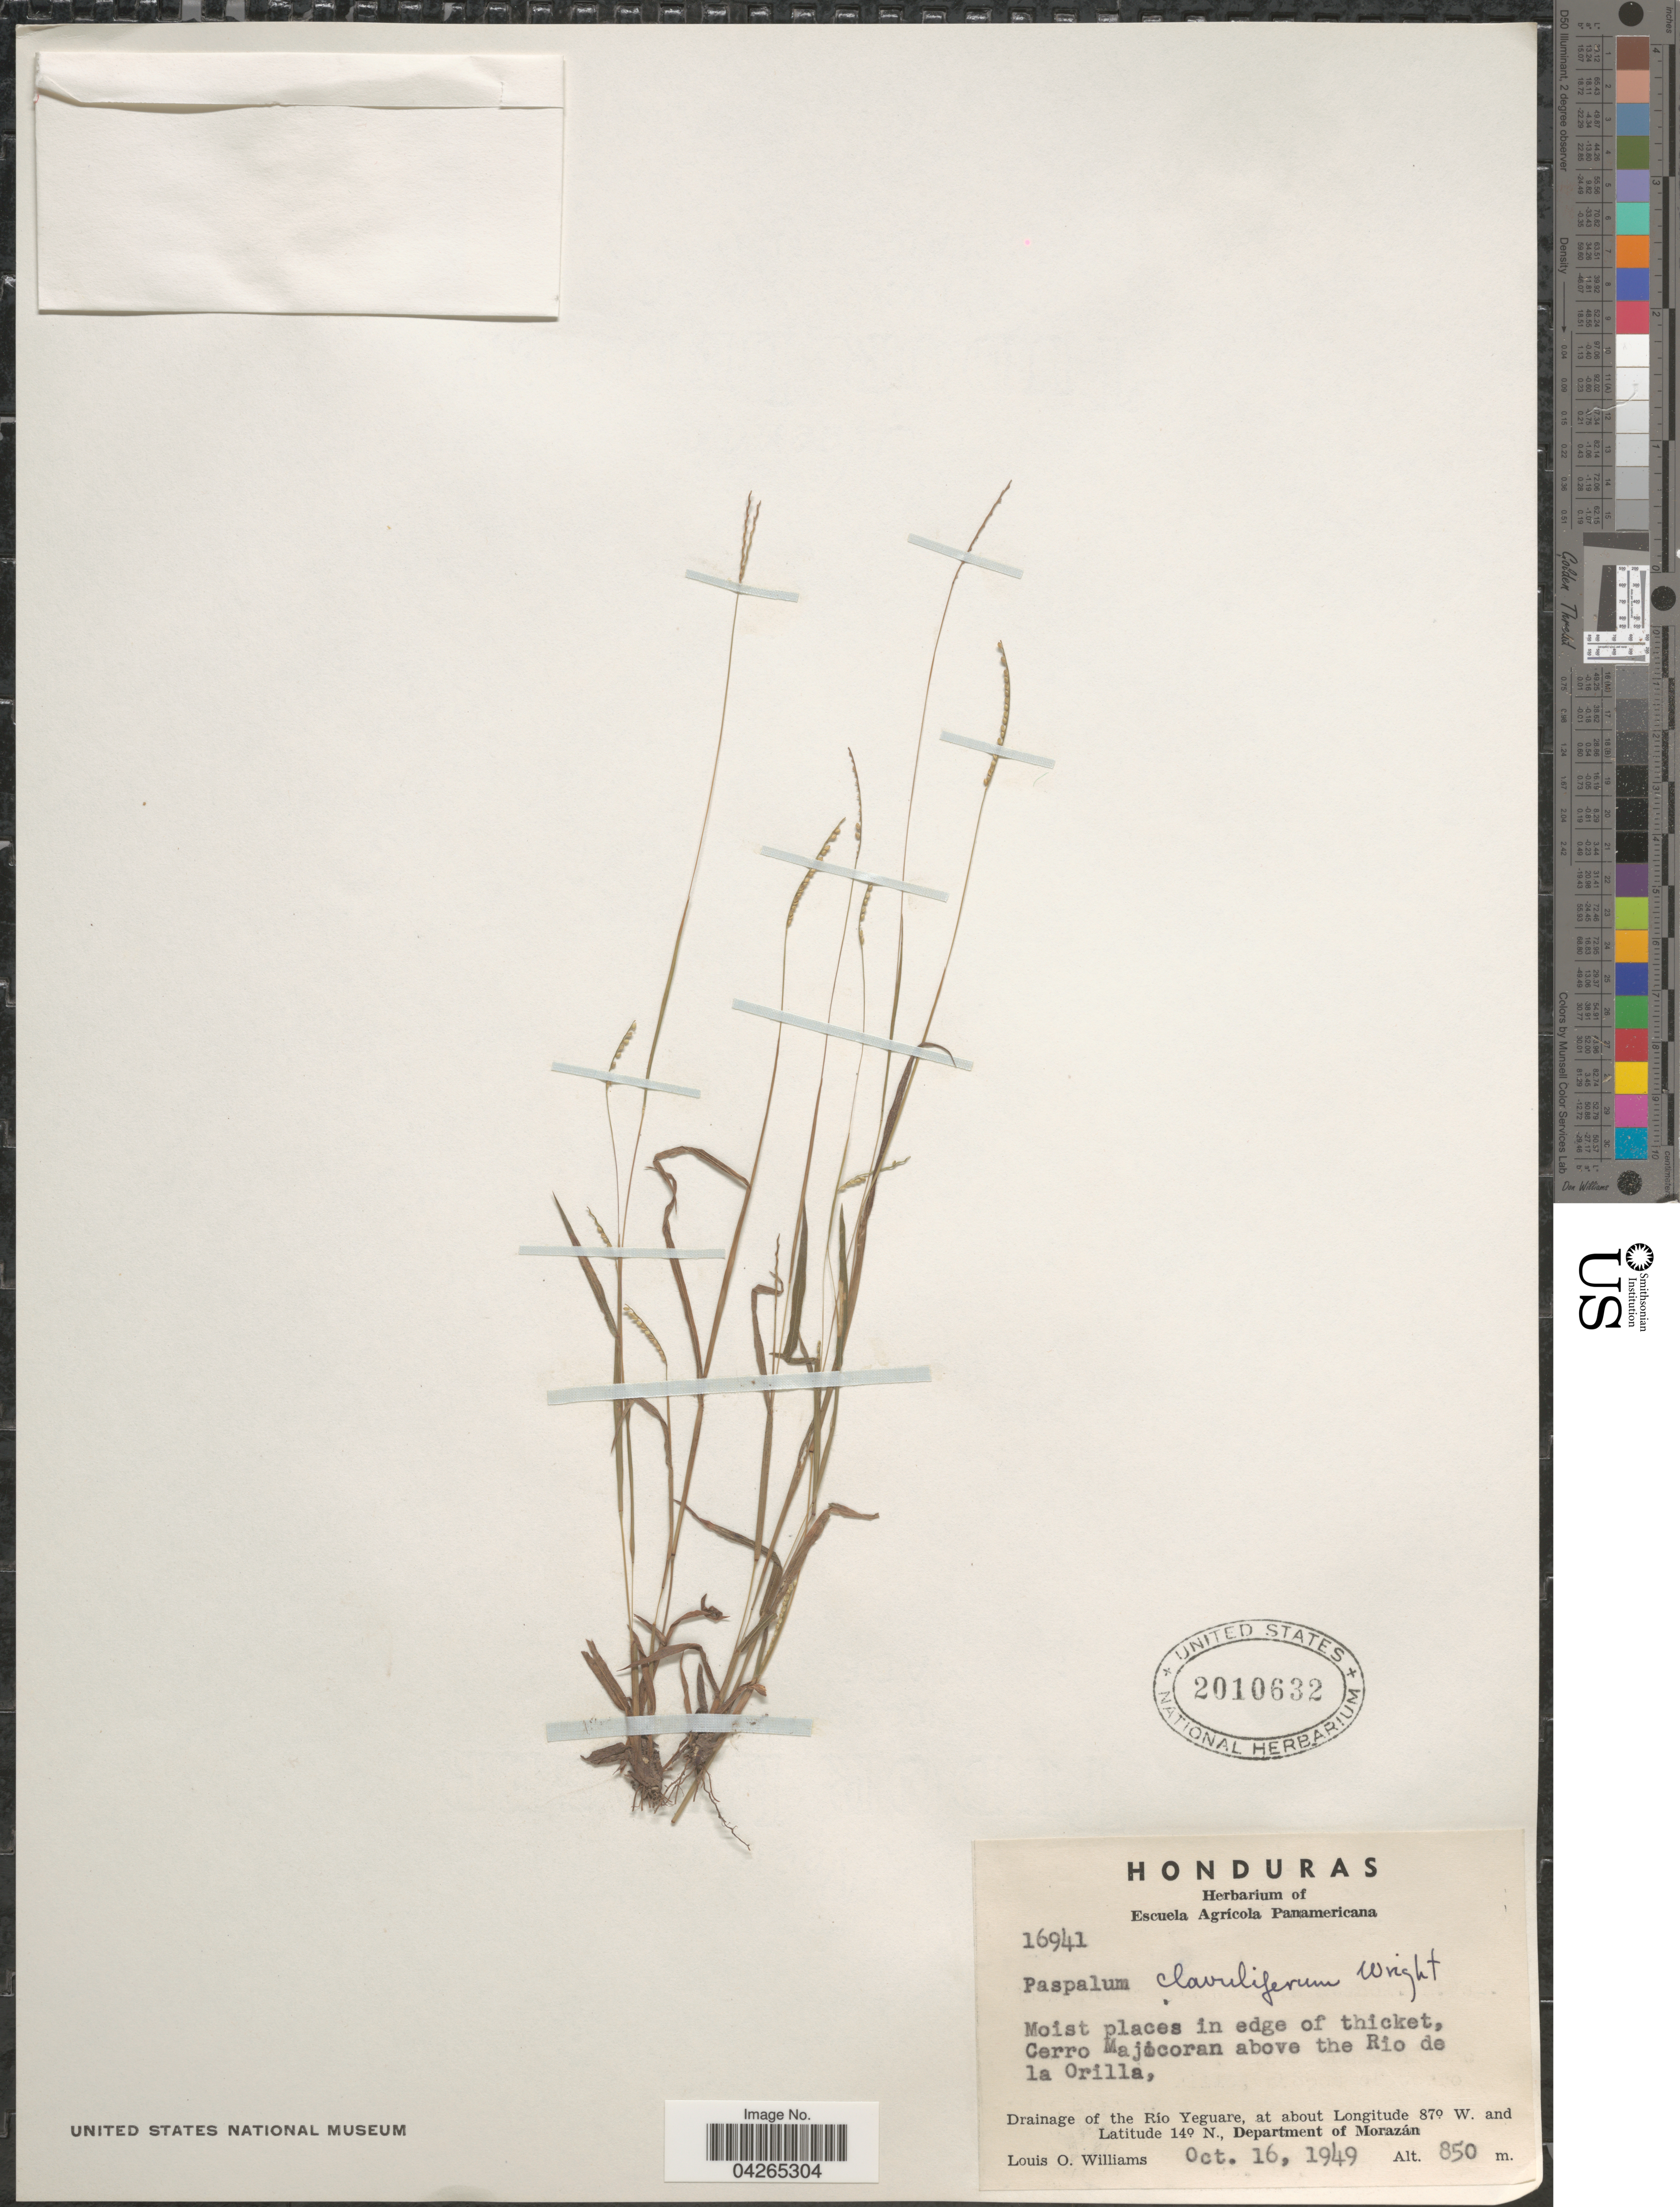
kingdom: Plantae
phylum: Tracheophyta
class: Liliopsida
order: Poales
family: Poaceae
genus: Paspalum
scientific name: Paspalum claviliferum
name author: C. Wright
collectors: L. O. Williams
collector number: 16941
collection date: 1949-10-16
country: Honduras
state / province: Fco. Morazán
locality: Cerro Majicoran above the Rio de la Orilla, Drainage of the Río Yeguare, Department of Morazán.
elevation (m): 850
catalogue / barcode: US 2010632